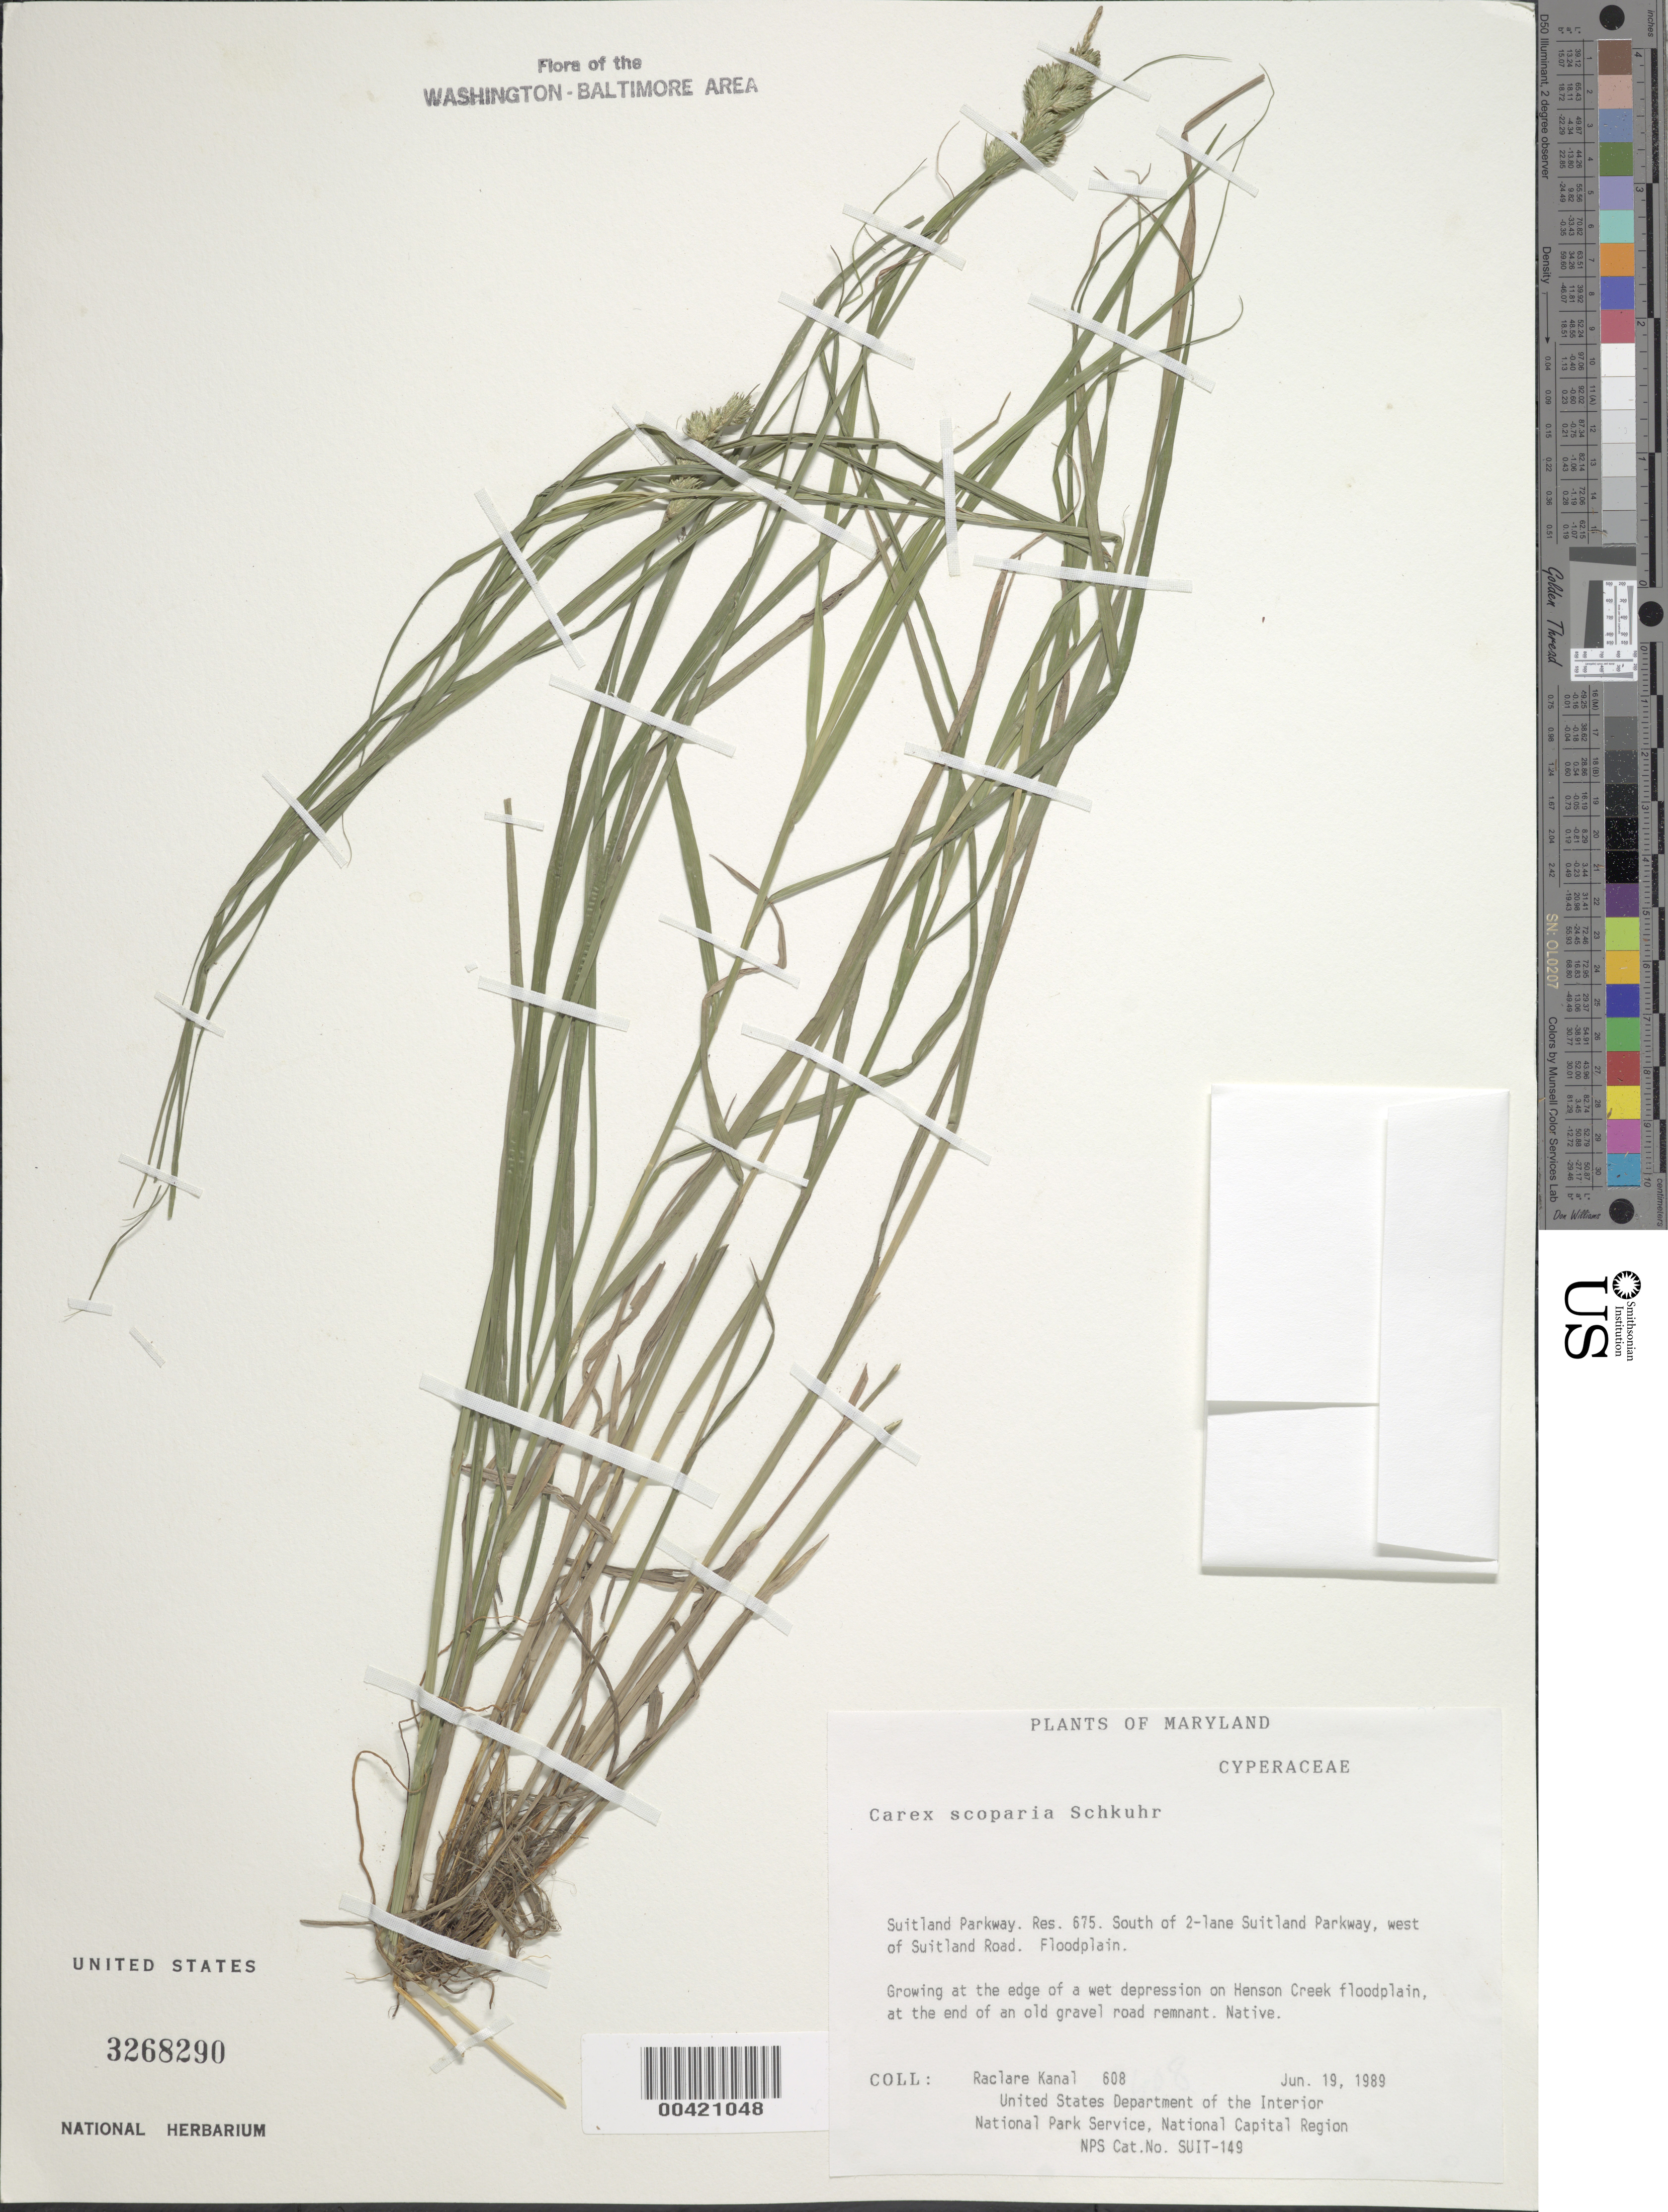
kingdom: Plantae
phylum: Tracheophyta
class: Liliopsida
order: Poales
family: Cyperaceae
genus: Carex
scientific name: Carex scoparia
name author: Schkuhr ex Willd.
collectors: R. Kanal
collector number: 608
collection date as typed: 19 Jun 1989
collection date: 1989-06-19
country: United States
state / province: Maryland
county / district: Prince George's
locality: Suitland Parkway, S of Suitland Parkway, W of Suitland Road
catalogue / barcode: US 3268290-2